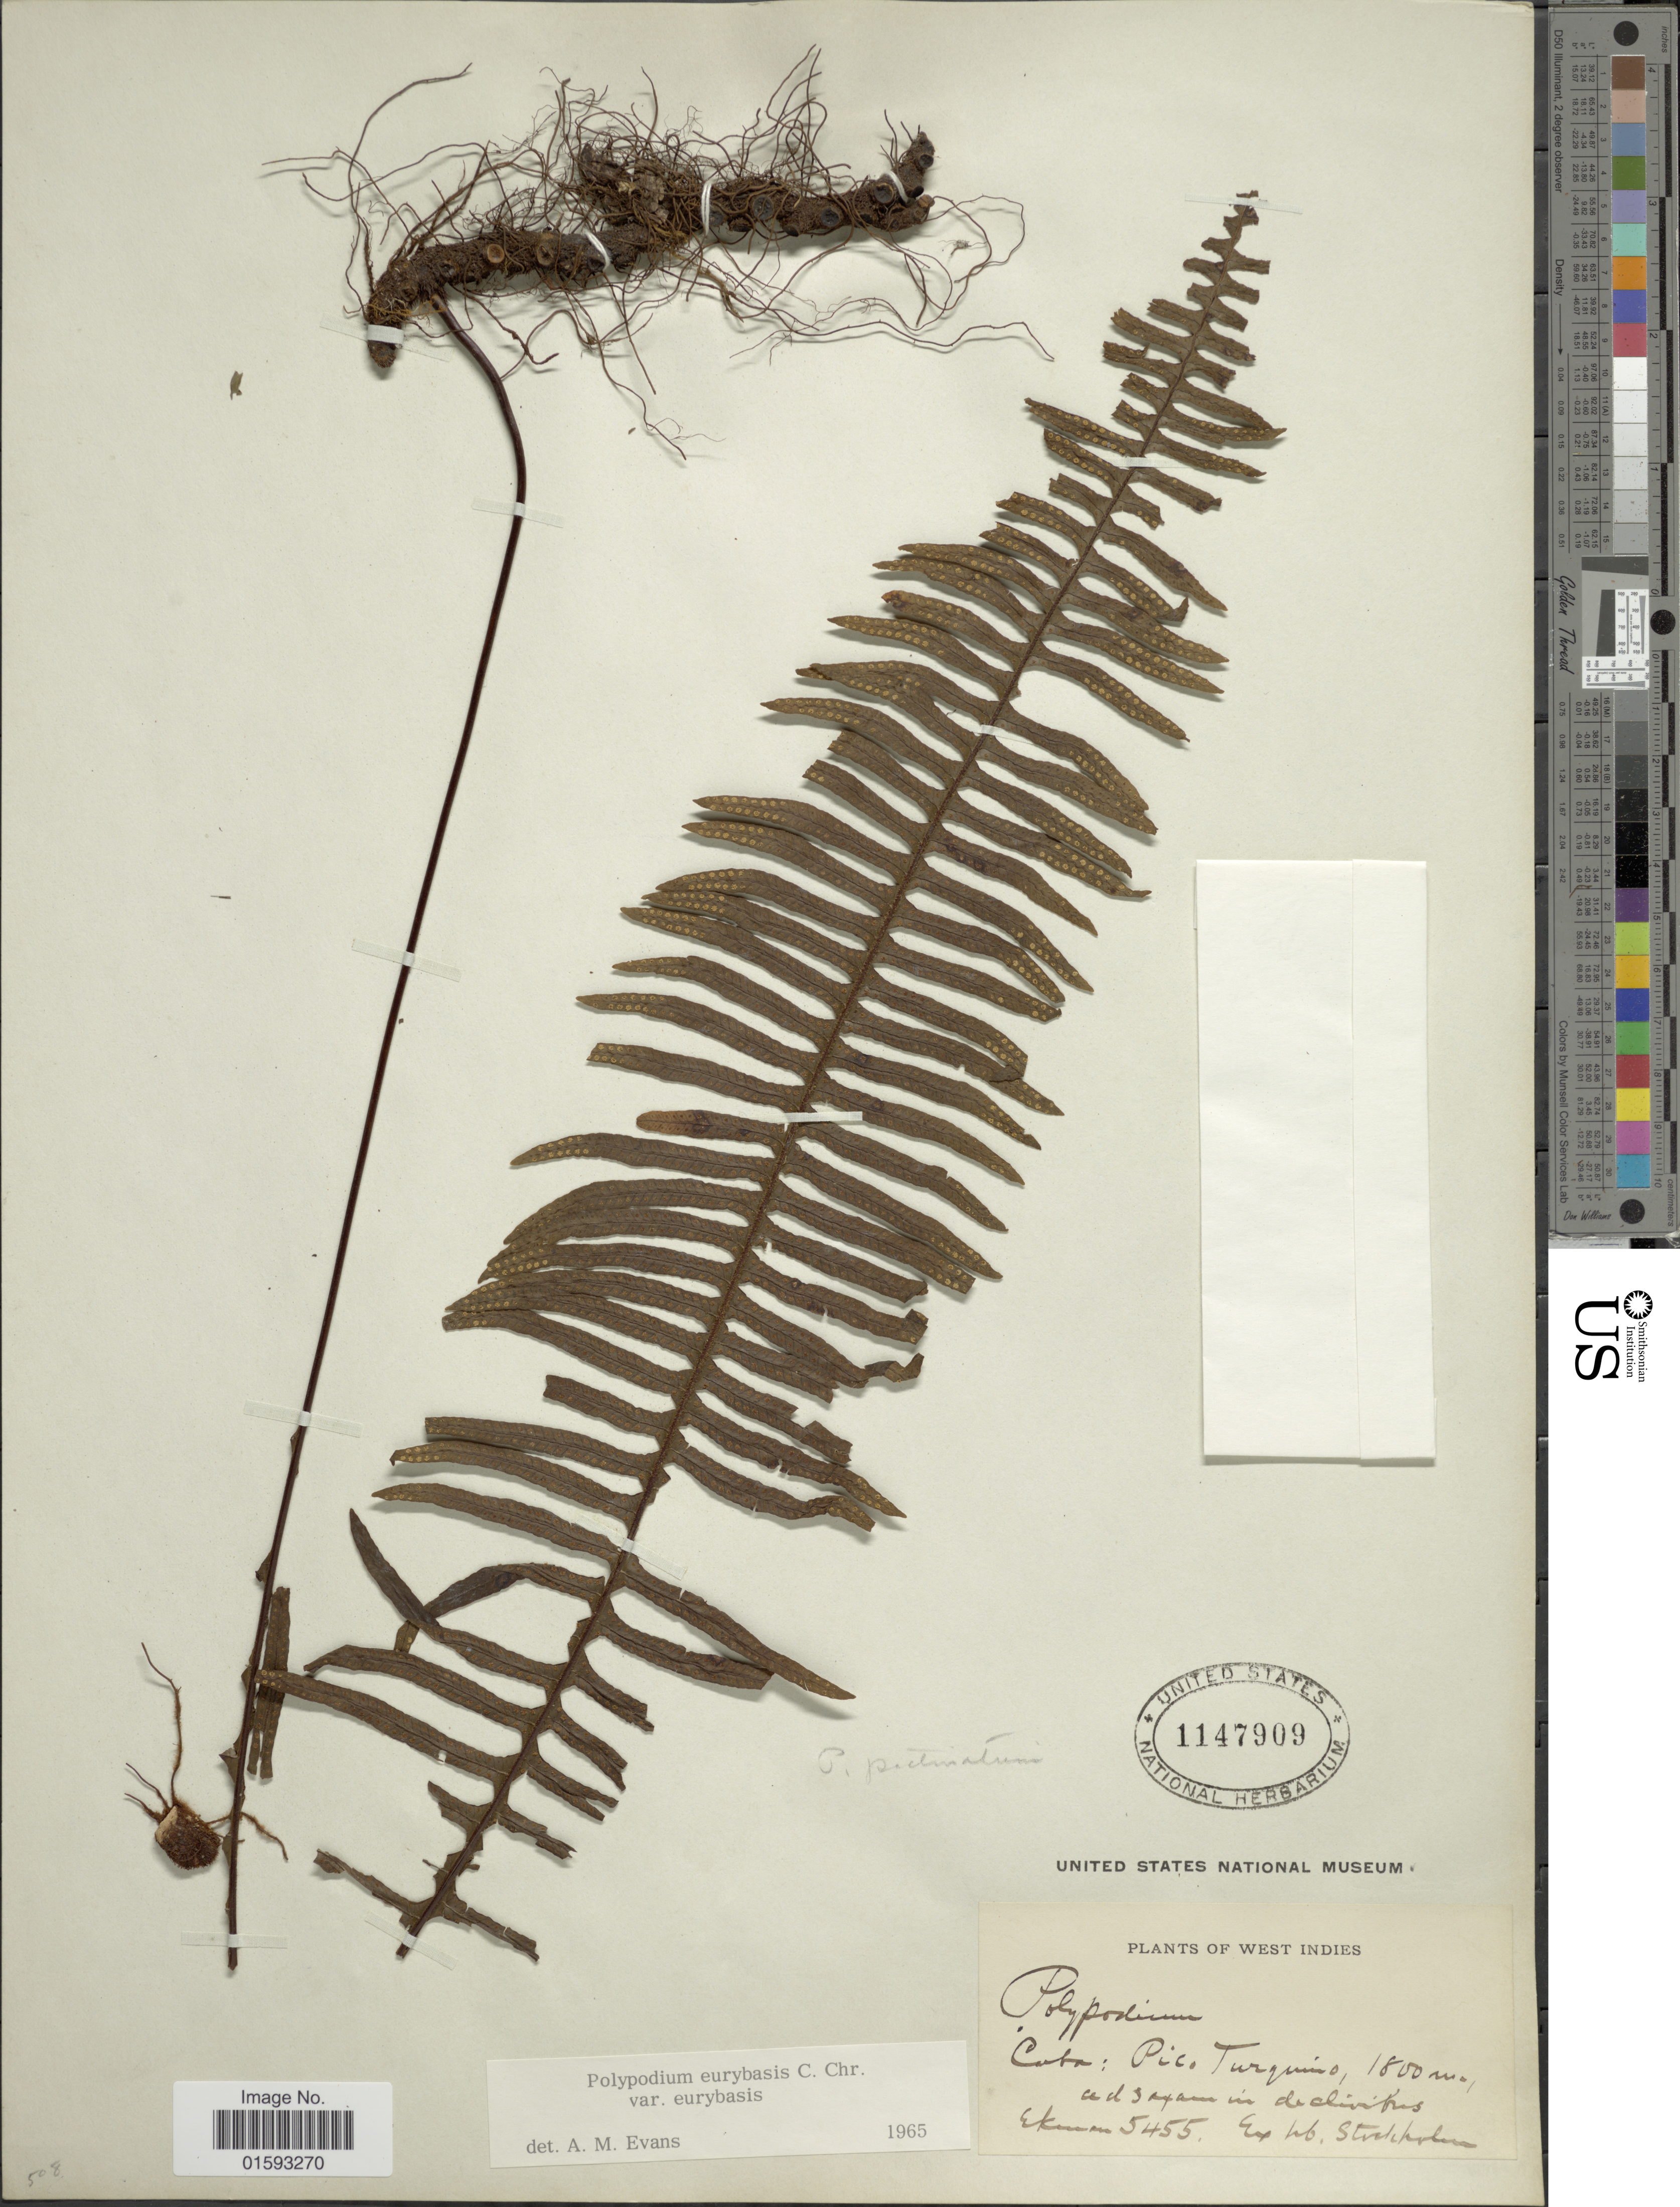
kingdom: Plantae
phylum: Tracheophyta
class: Polypodiopsida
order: Polypodiales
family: Polypodiaceae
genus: Pecluma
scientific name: Pecluma eurybasis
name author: (C. Chr.) M.G. Price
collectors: -. Ekman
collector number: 5455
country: Cuba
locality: Pico Turquino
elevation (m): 1800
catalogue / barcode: US 1147909